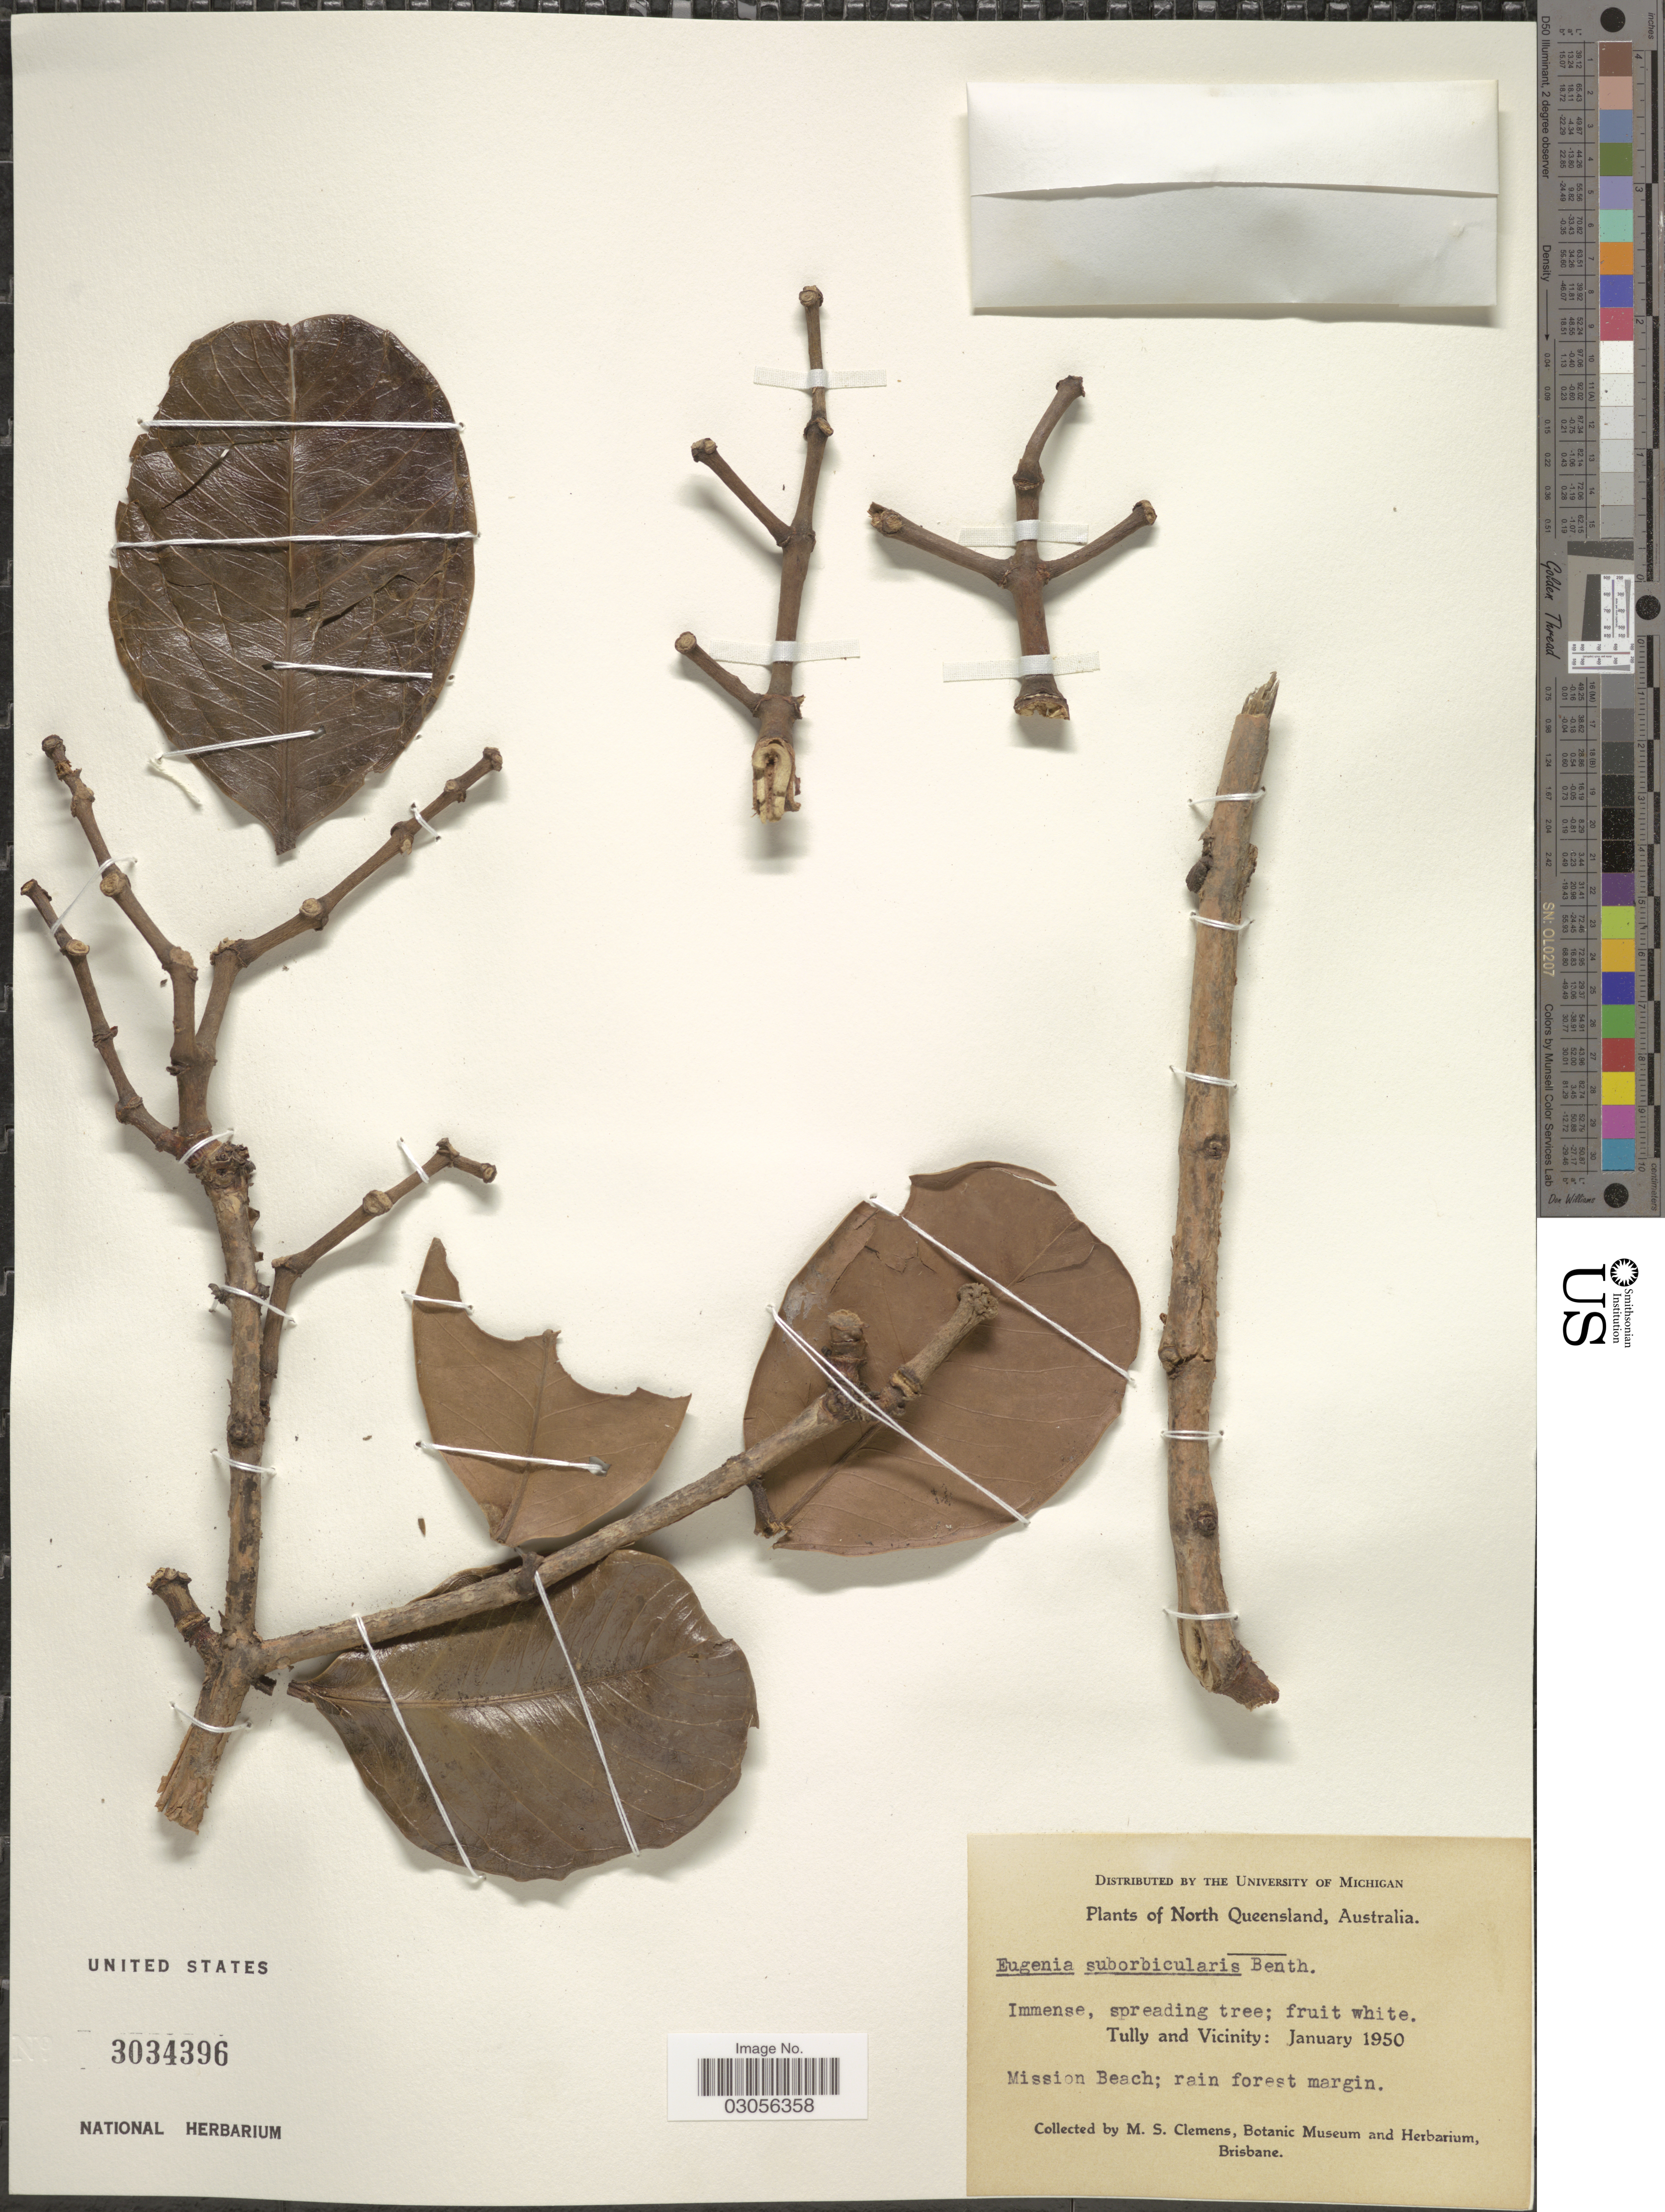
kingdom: Plantae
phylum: Tracheophyta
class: Magnoliopsida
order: Myrtales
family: Myrtaceae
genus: Syzygium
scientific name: Syzygium suborbiculare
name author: (Benth.) T.G. Hartley & L.M. Perry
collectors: M. S. Clemens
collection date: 1950-01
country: Australia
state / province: Queensland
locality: North Queensland. Tully and Vicinity. Mission Beach.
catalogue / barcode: US 3034396